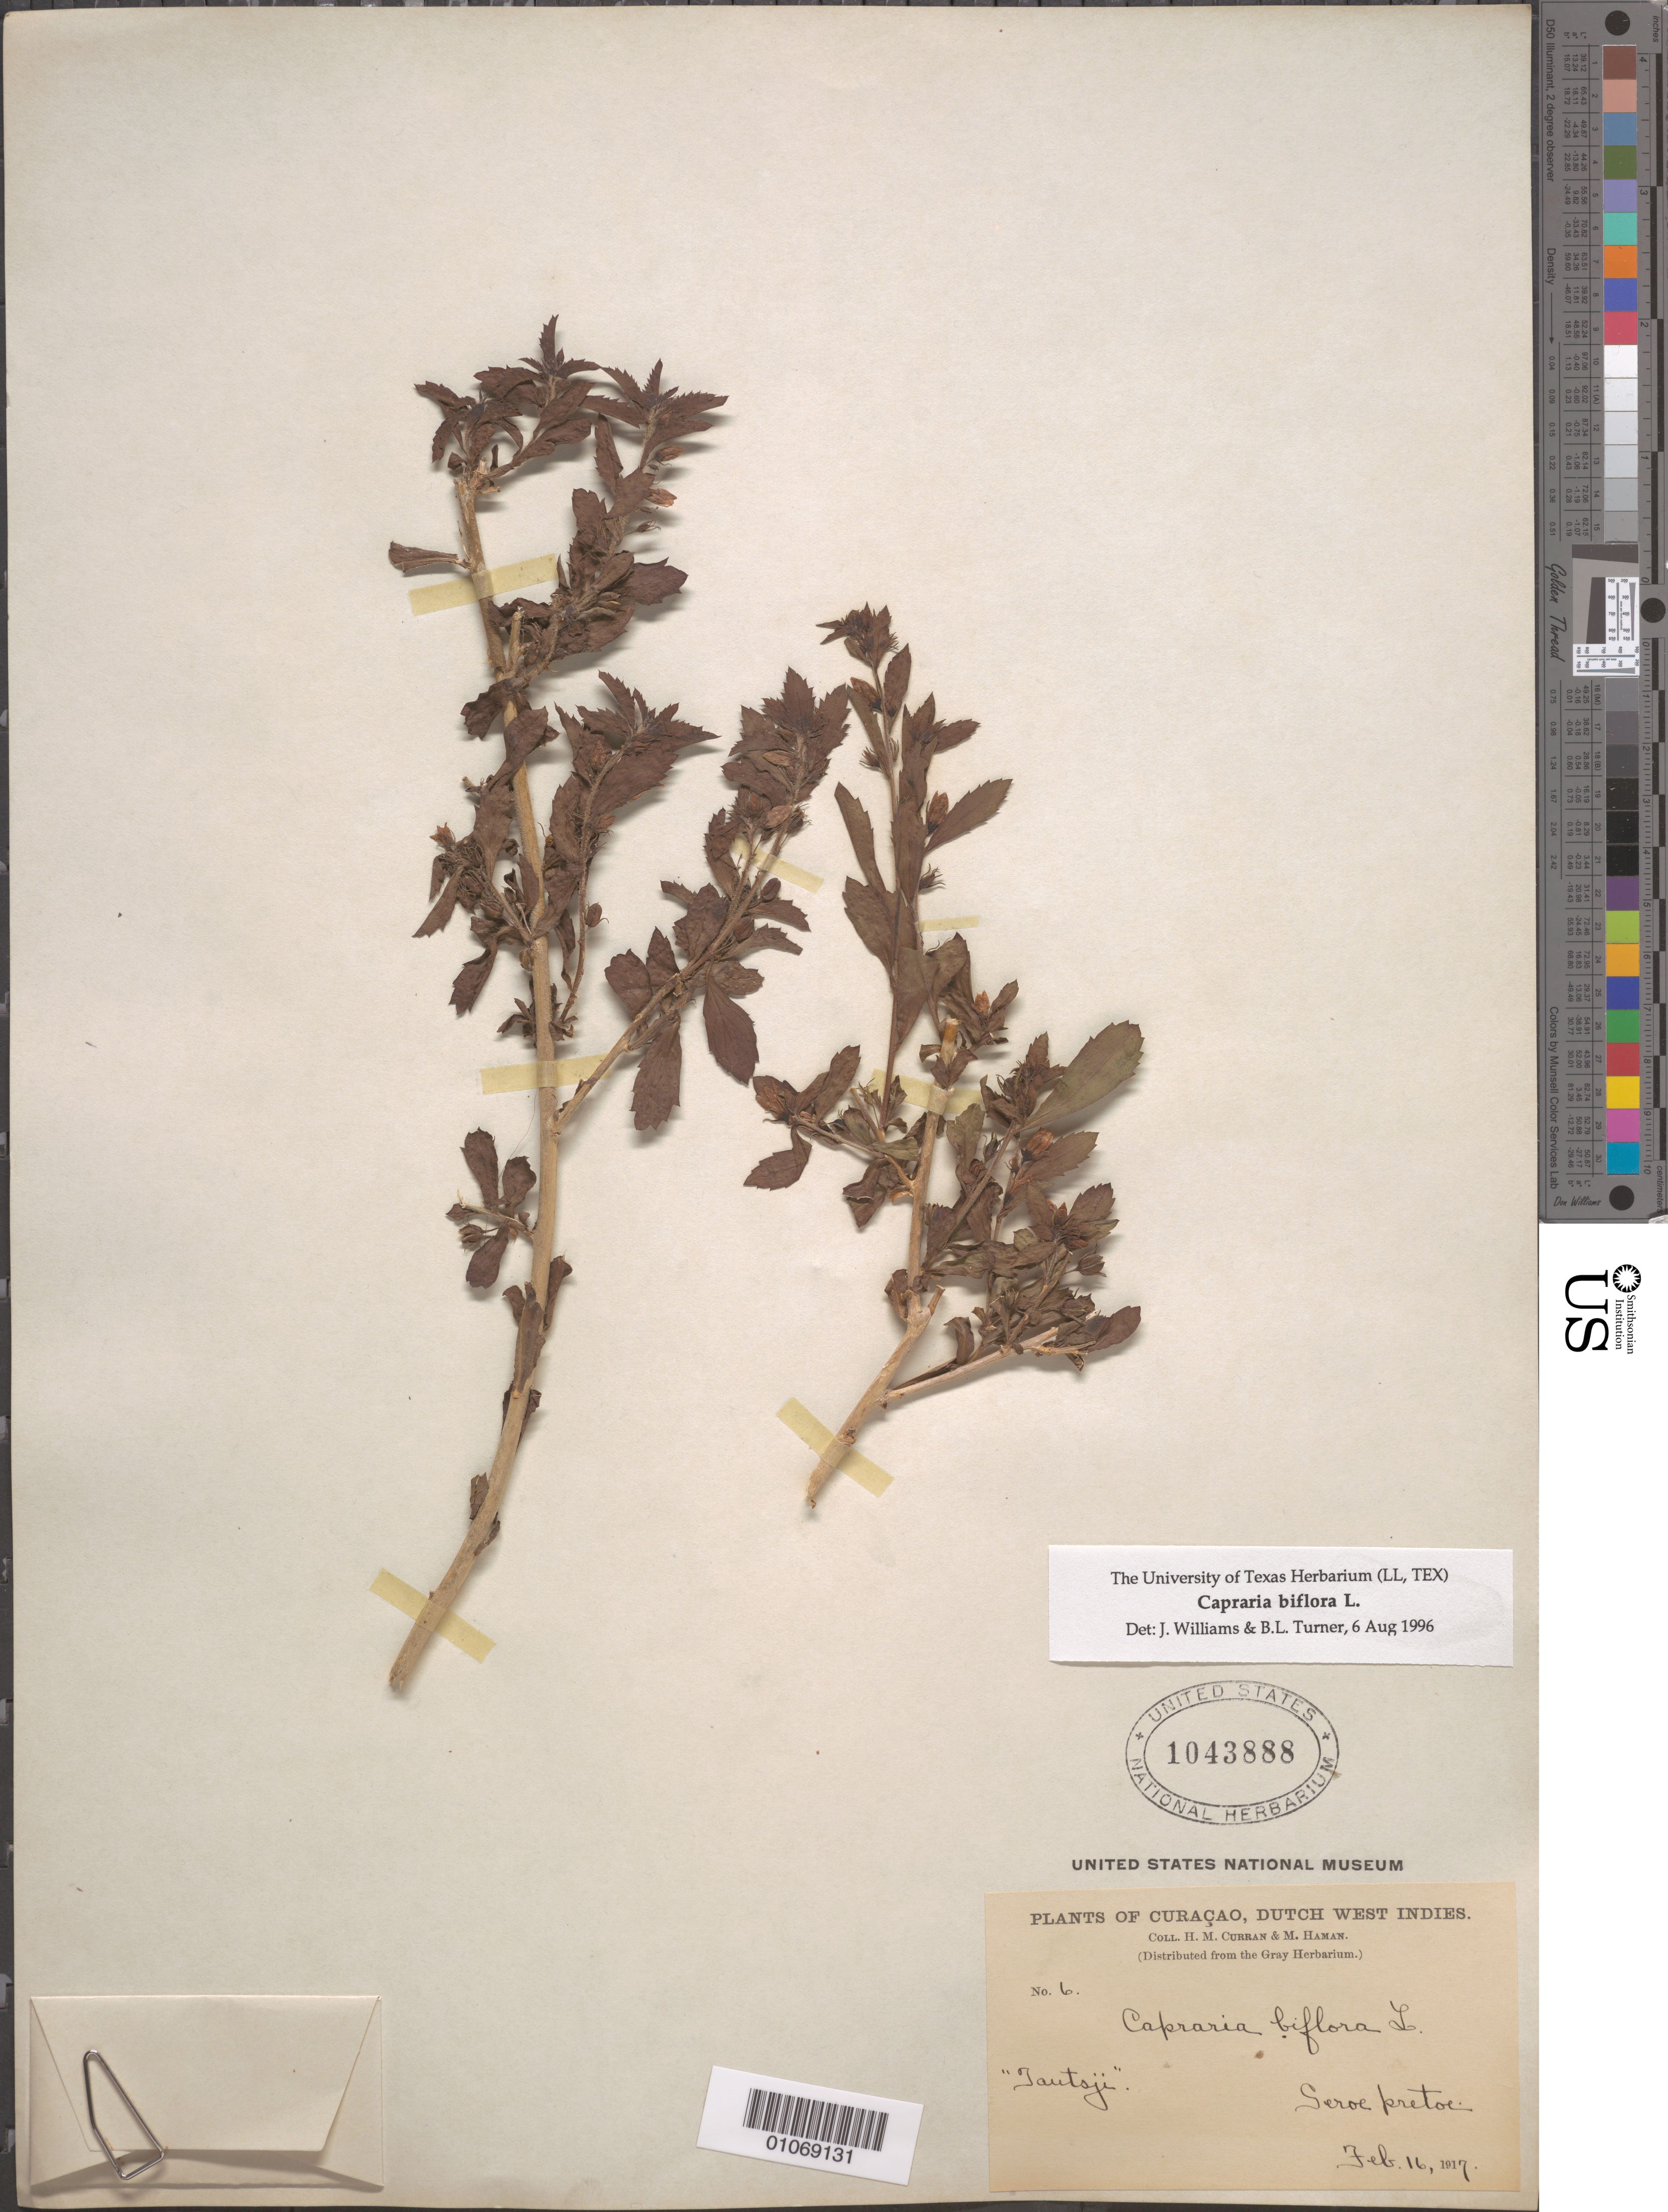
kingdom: Plantae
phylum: Tracheophyta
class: Magnoliopsida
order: Lamiales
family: Scrophulariaceae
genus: Capraria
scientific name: Capraria biflora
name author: L.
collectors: H. M. Curran & M. Haman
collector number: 6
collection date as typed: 16 Feb 1917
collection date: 1917-02-16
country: Curaçao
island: Curaçao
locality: Seroe pretoe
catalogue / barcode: US 1043888